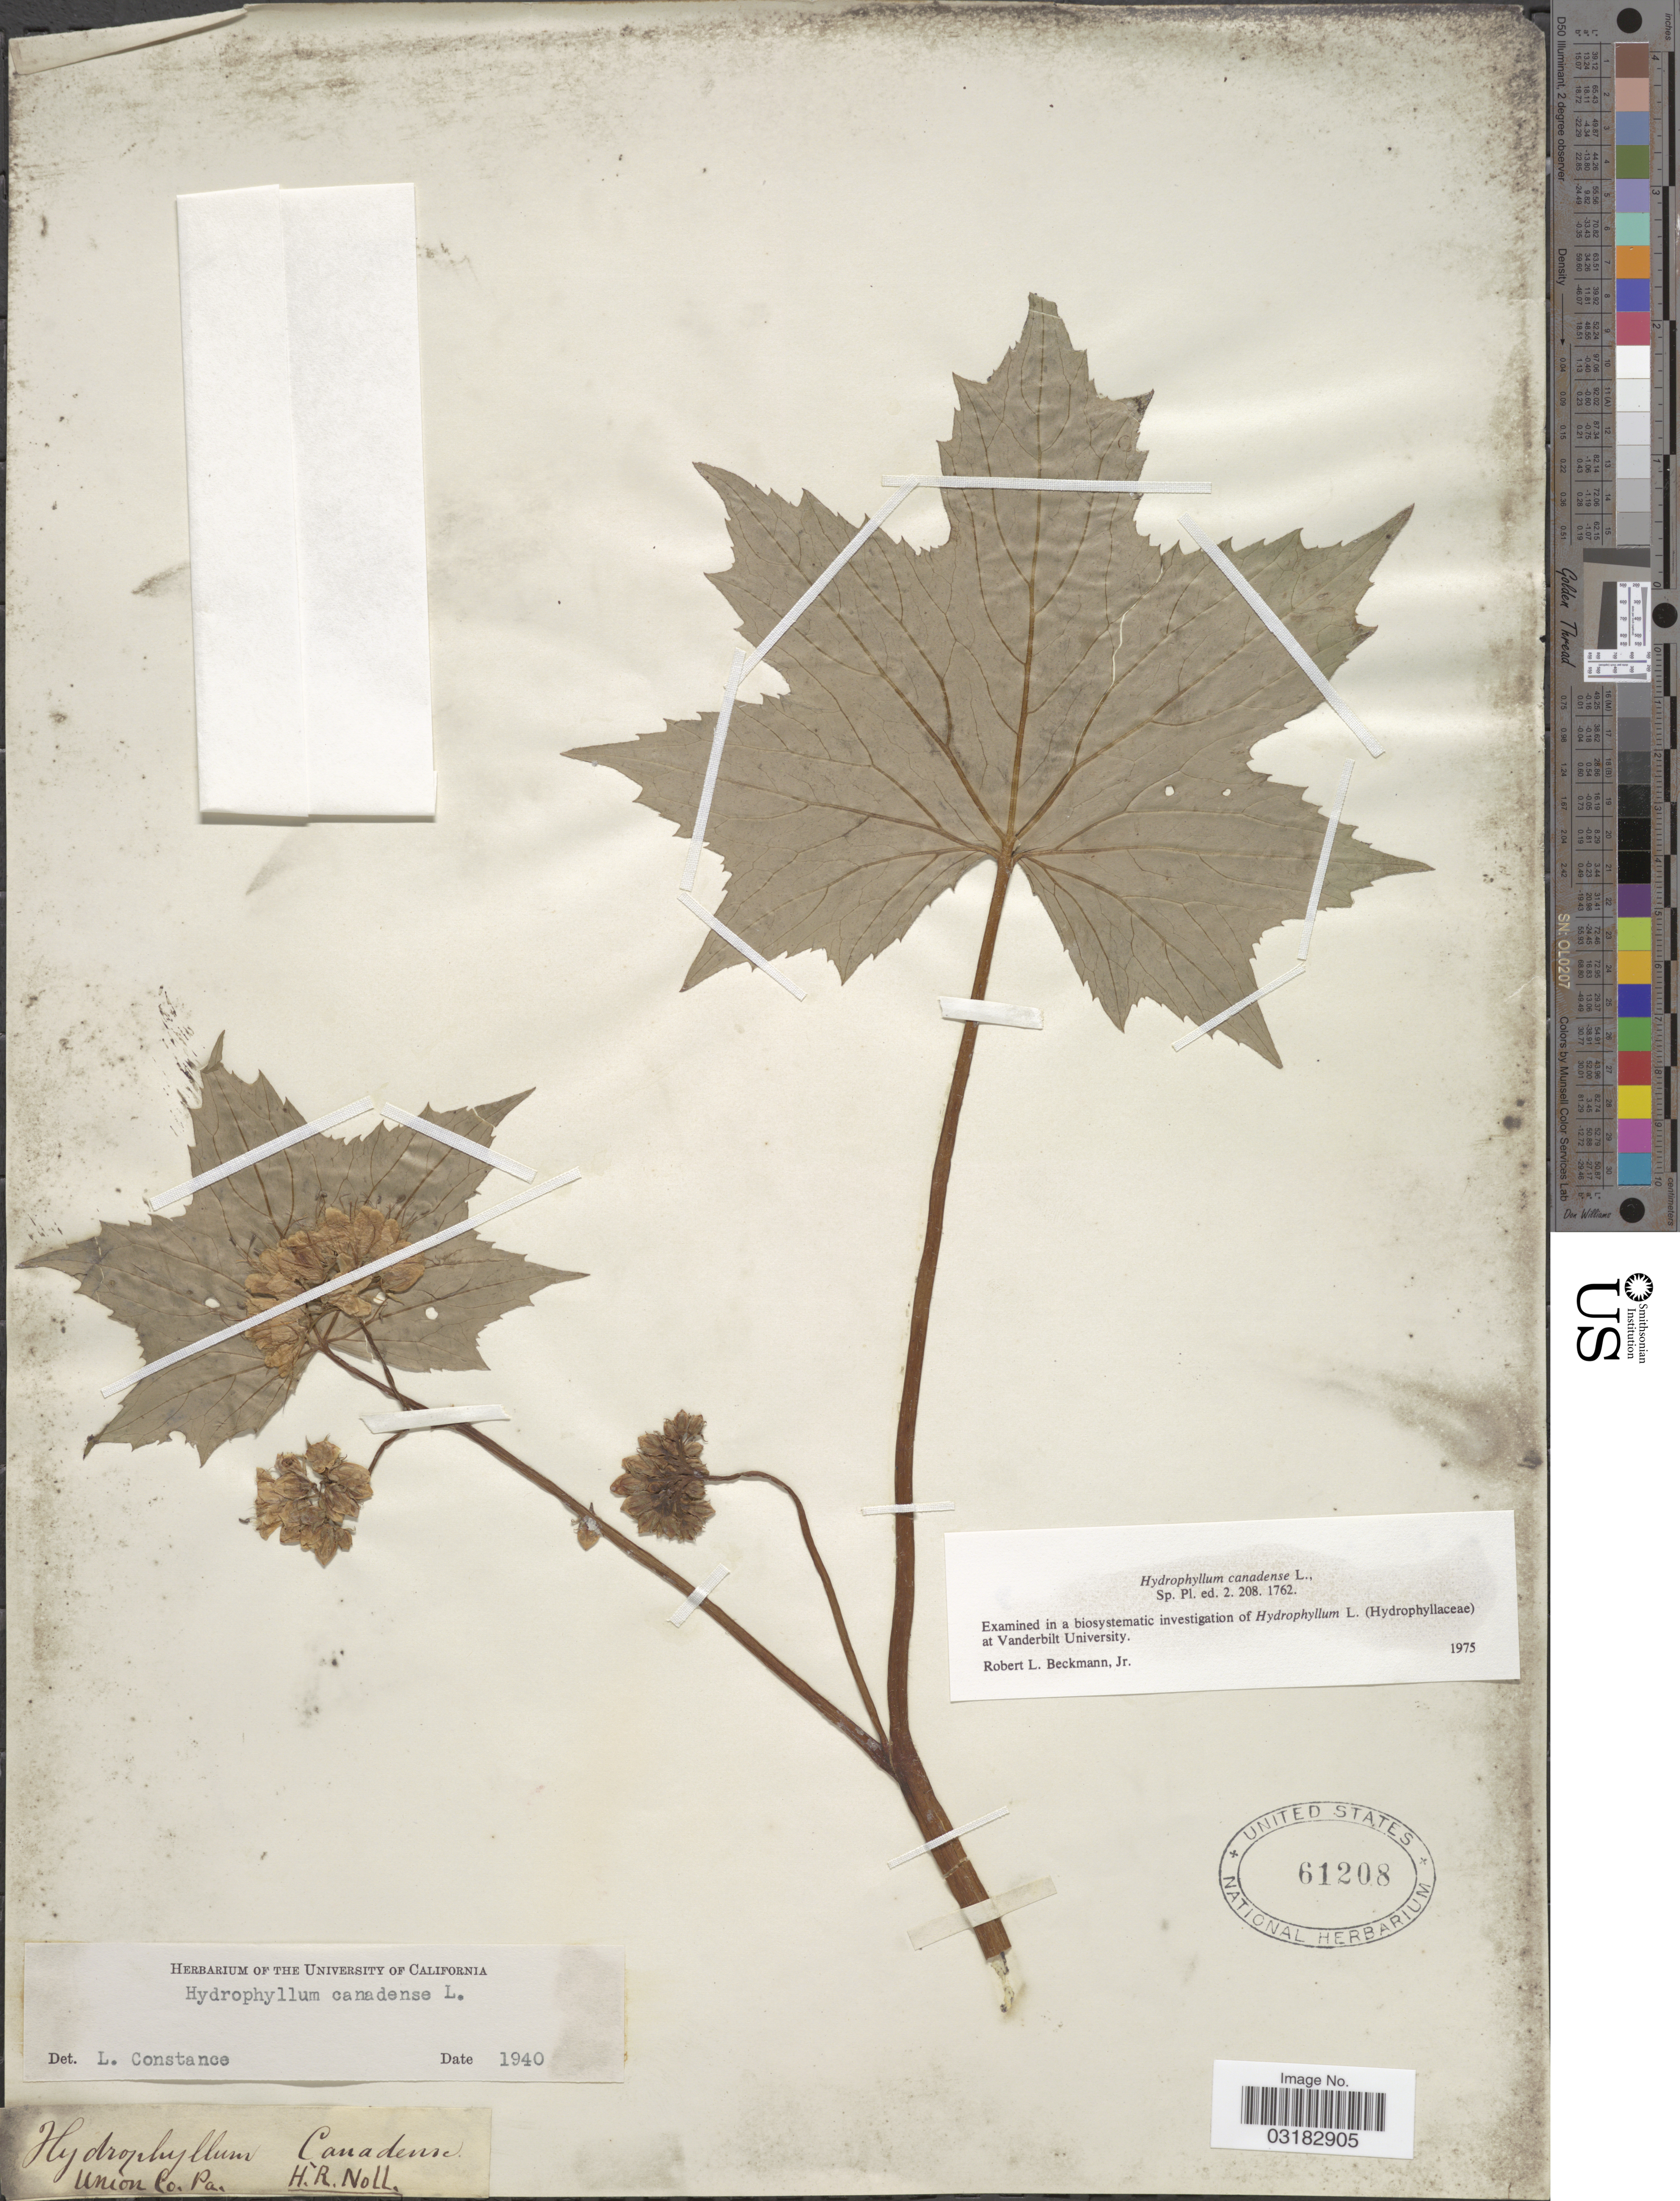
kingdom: Plantae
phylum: Tracheophyta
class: Magnoliopsida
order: Boraginales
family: Hydrophyllaceae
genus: Hydrophyllum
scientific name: Hydrophyllum canadense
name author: L.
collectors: H. Noll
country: United States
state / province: Pennsylvania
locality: Union Co.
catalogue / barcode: US 61208